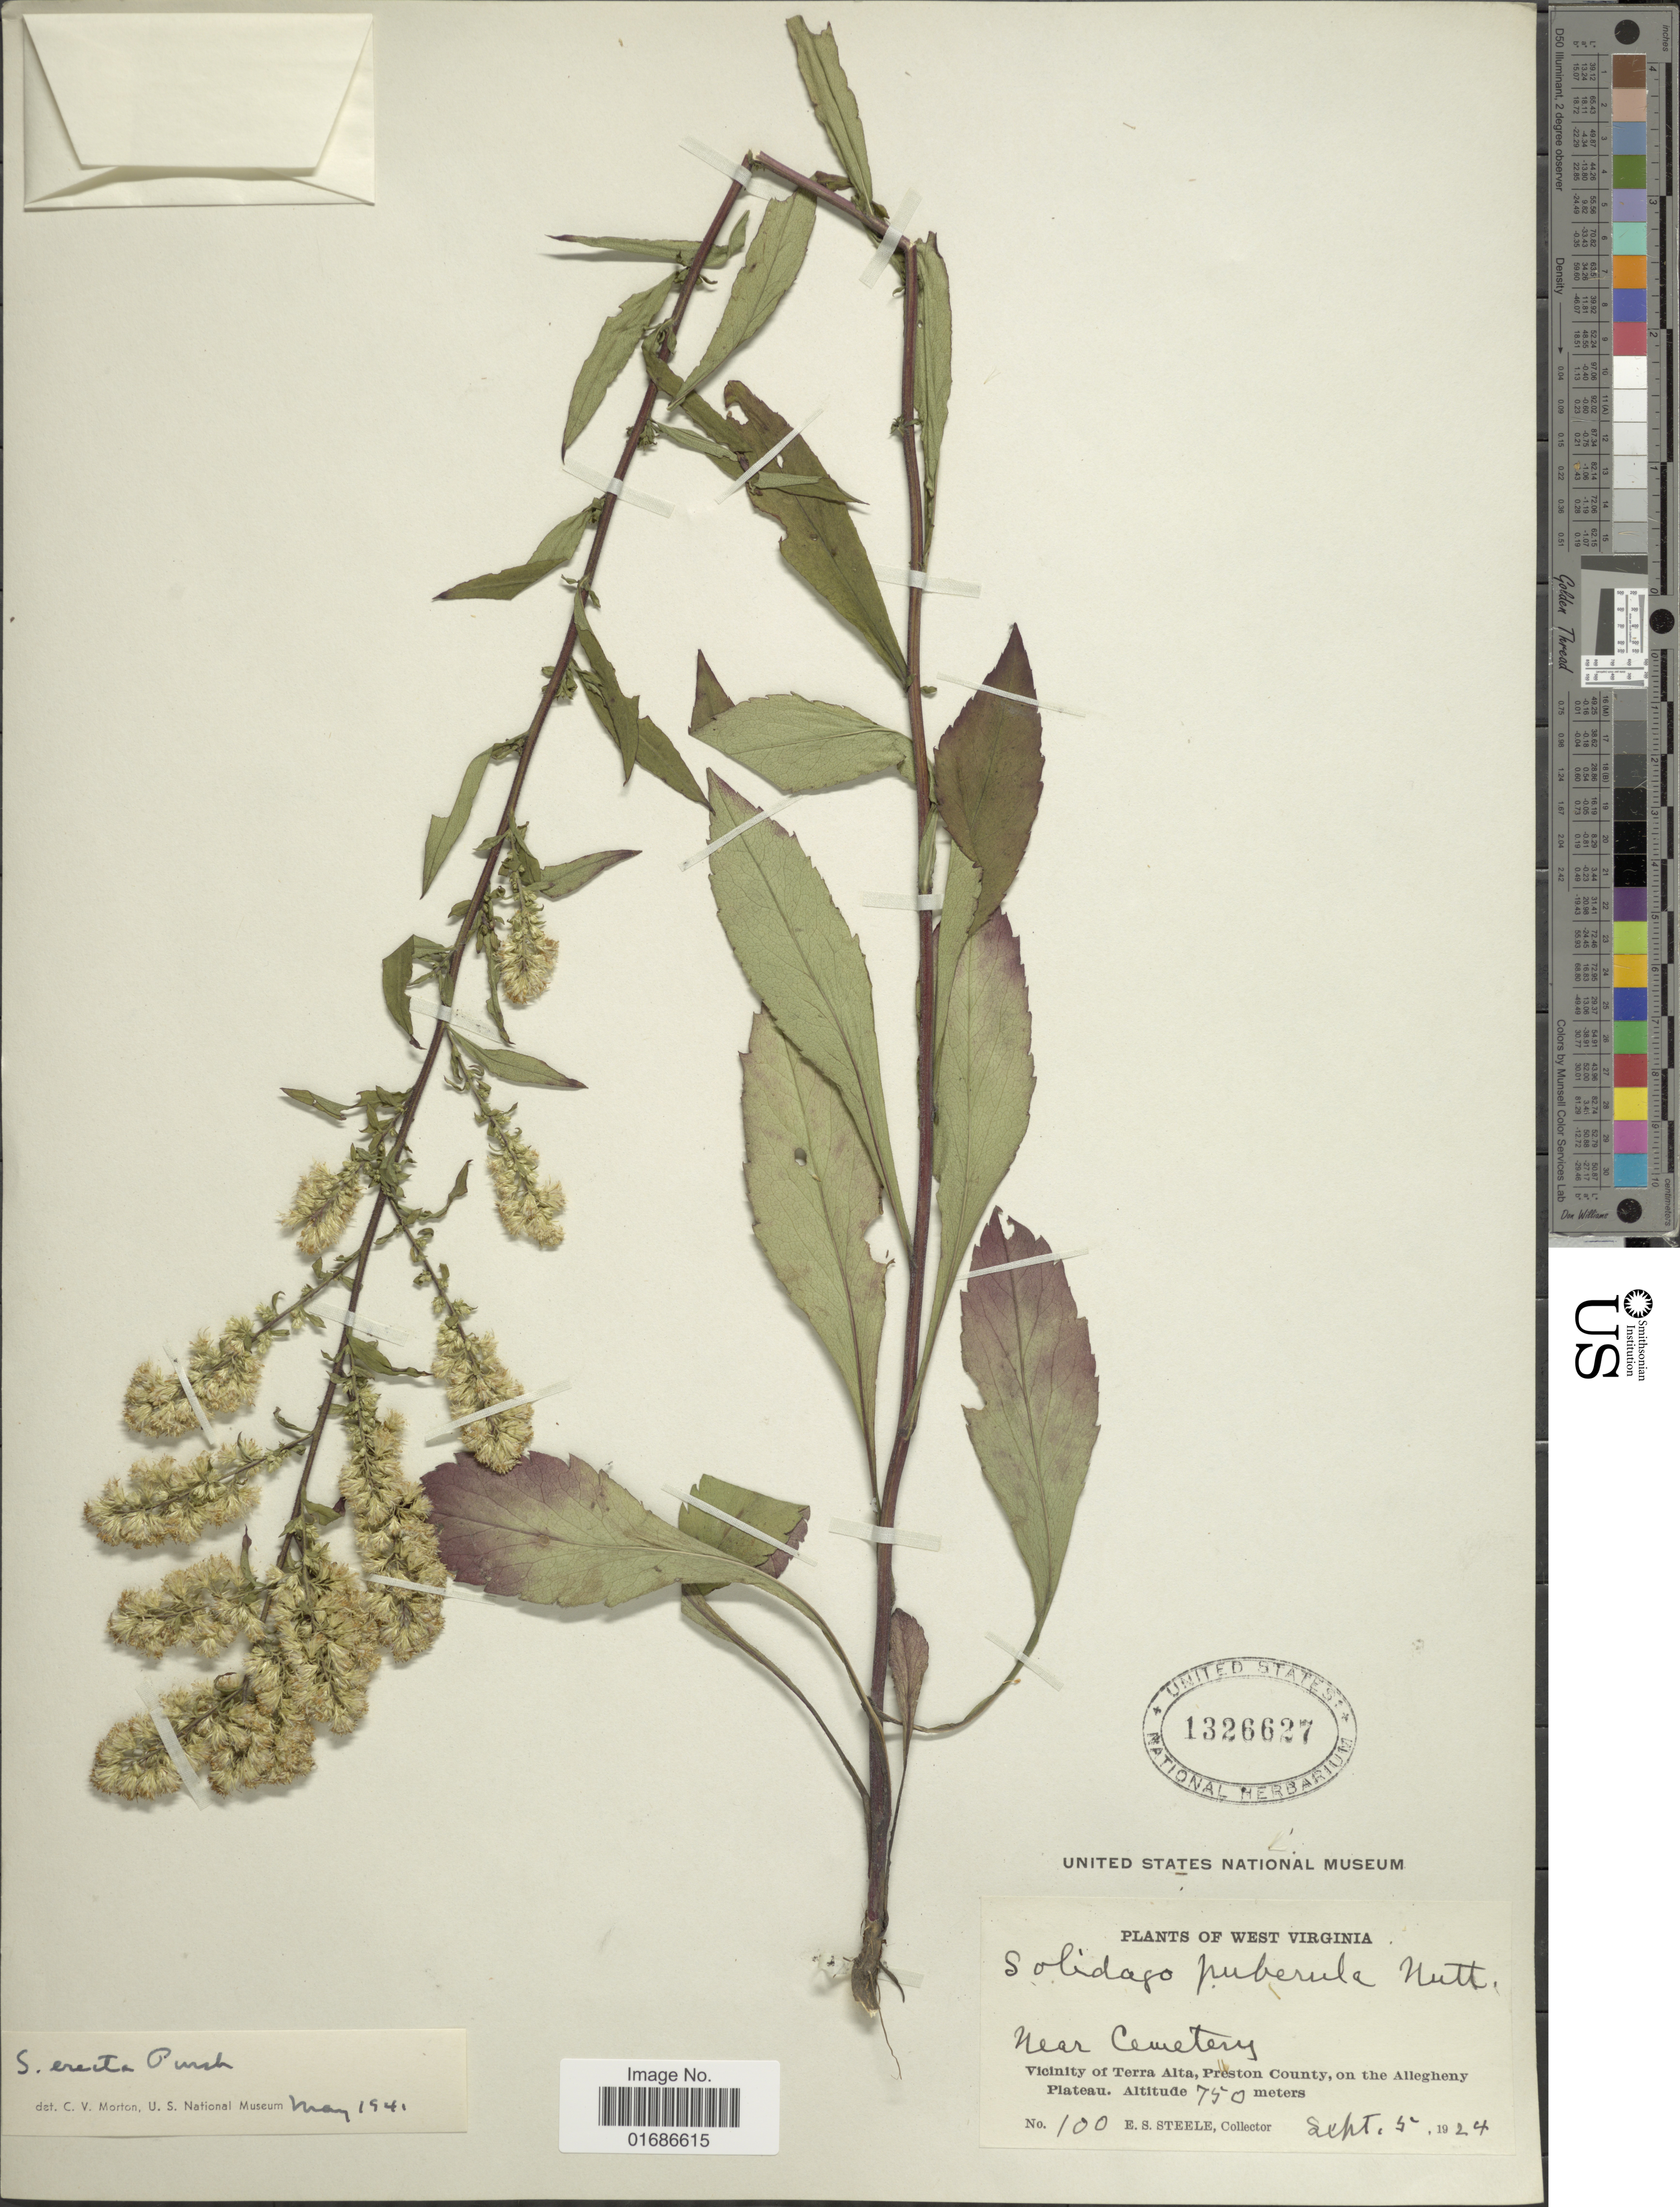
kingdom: Plantae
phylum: Tracheophyta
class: Magnoliopsida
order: Asterales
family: Asteraceae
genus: Solidago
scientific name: Solidago erecta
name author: Pursh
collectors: E. Steele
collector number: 100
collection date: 1924-09-05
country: United States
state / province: West Virginia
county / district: Preston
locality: Near Cemetery, Vicinity of terra alta, Preston County, on the Allegheny Plateau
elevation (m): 750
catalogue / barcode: US 1326627